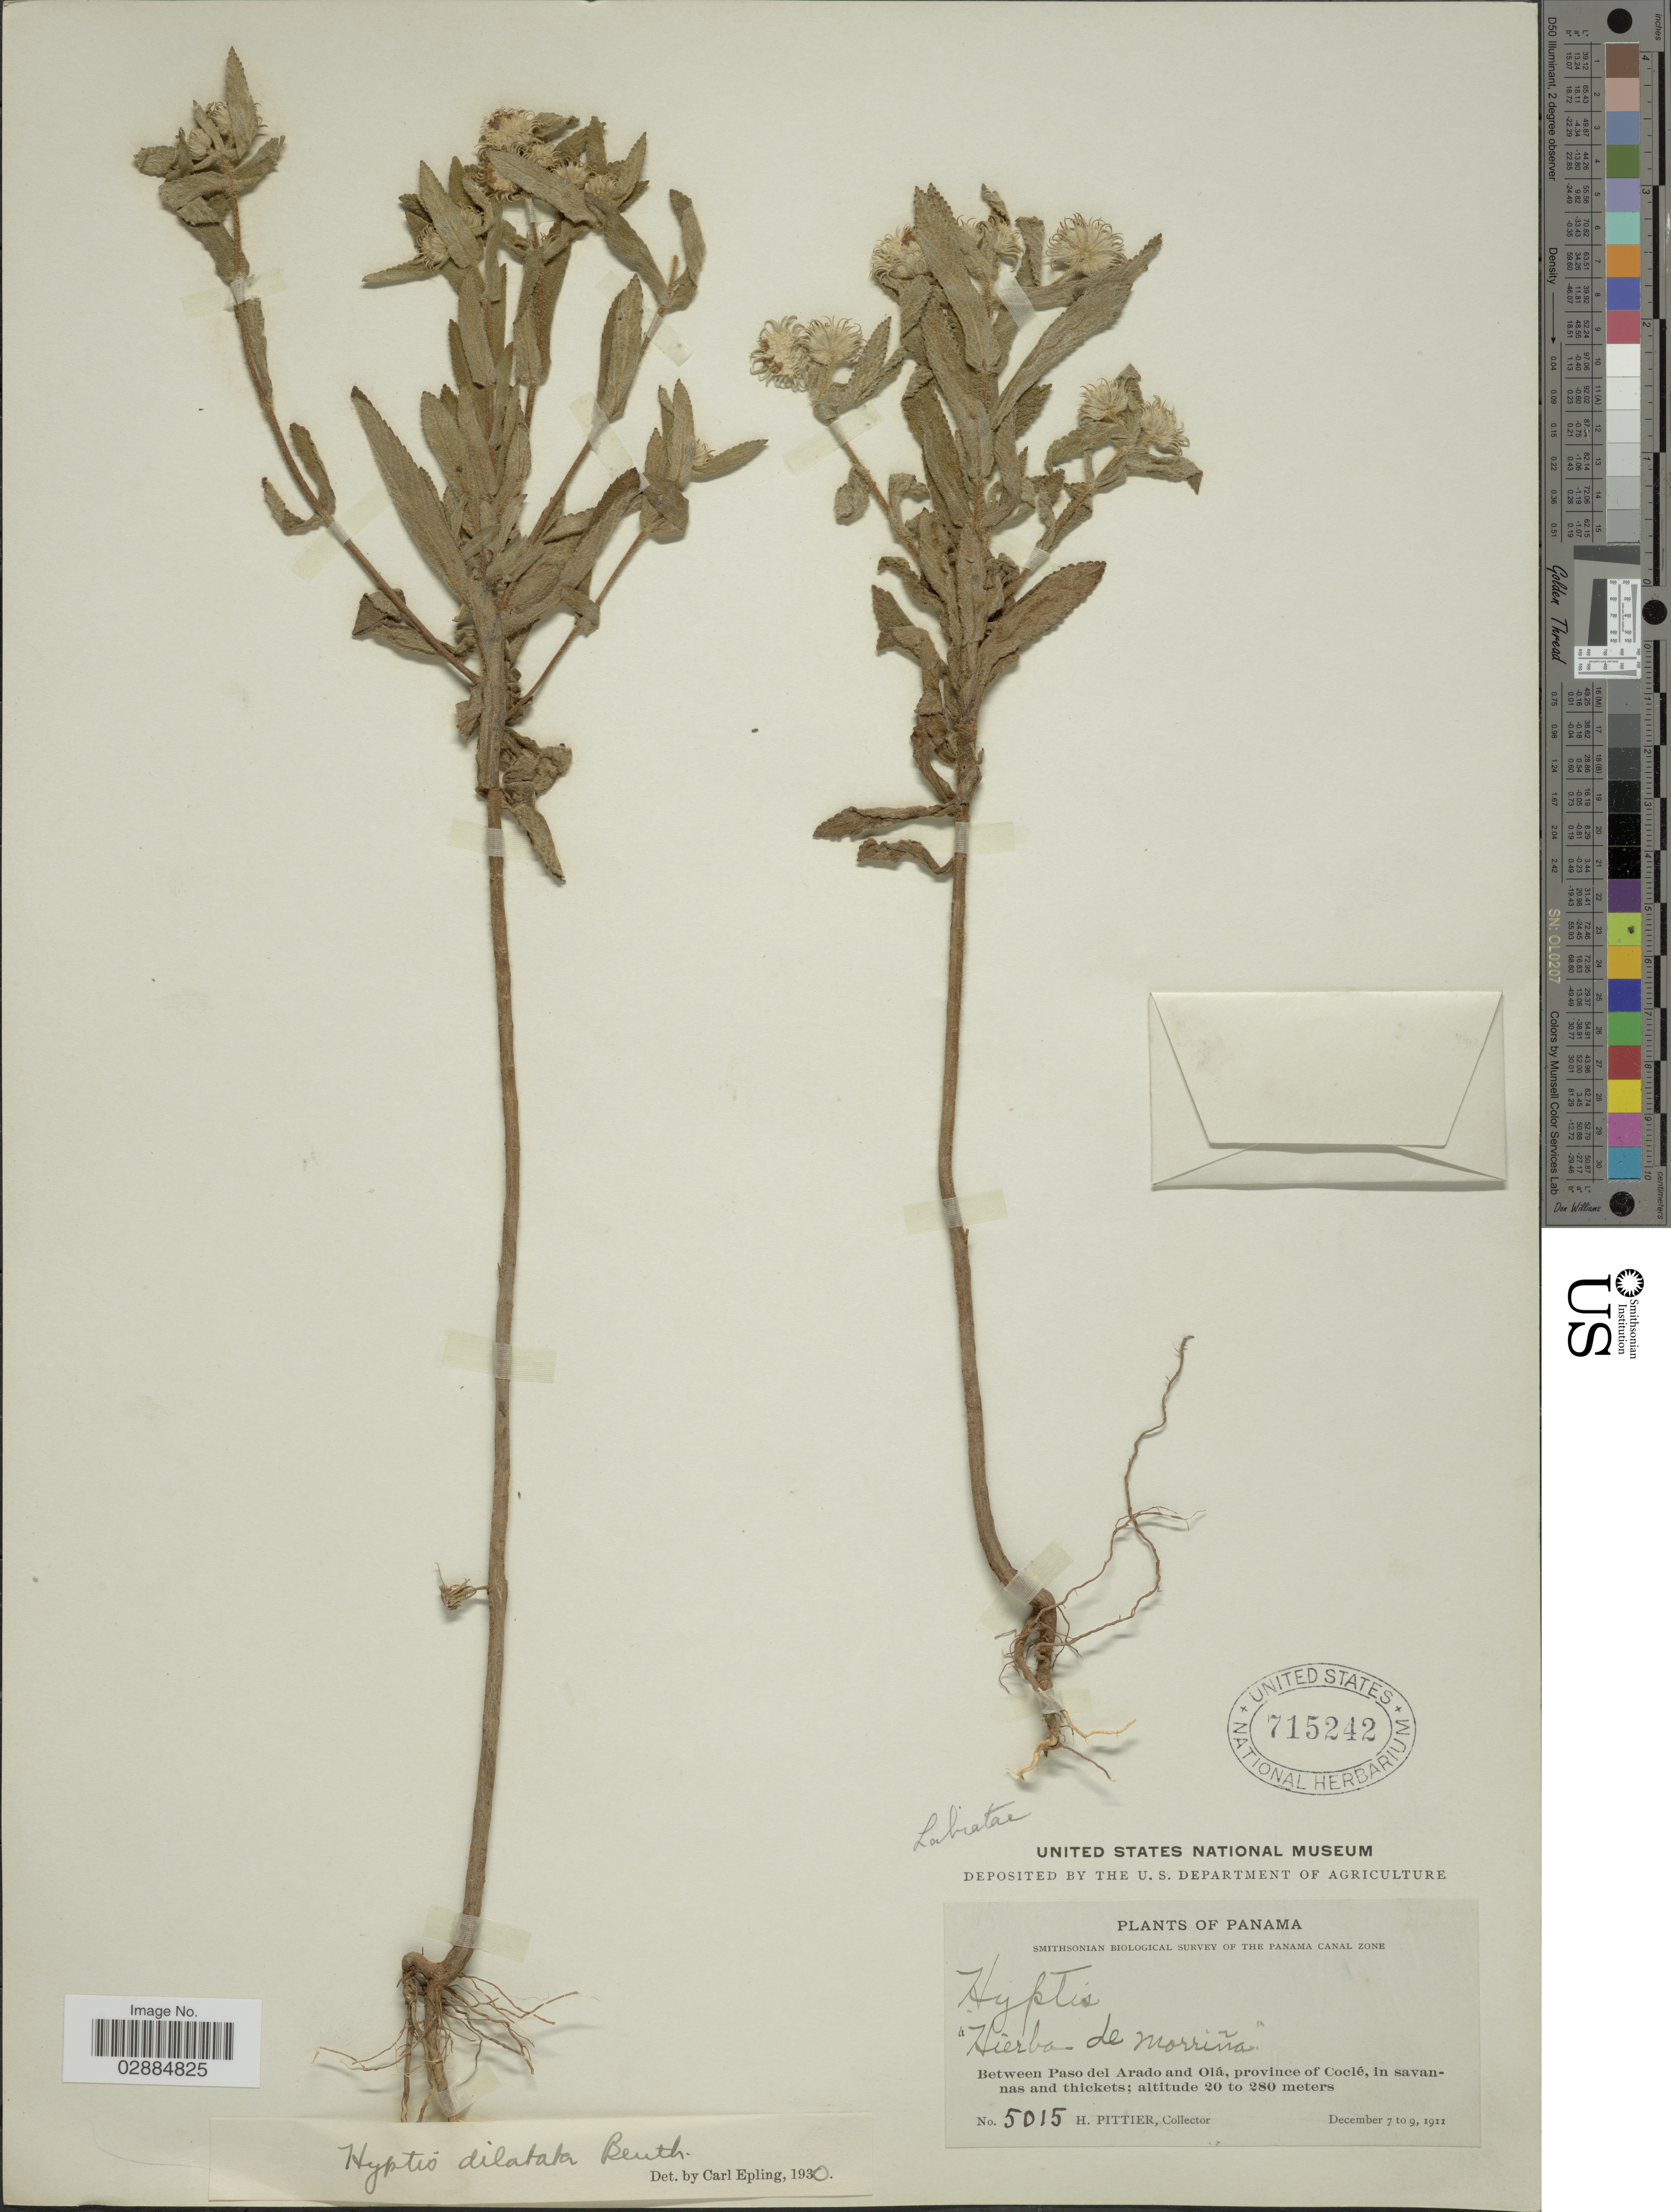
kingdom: Plantae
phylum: Tracheophyta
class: Magnoliopsida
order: Lamiales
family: Lamiaceae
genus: Hyptis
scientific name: Hyptis dilatata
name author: Benth.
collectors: H. F. Pittier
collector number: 5015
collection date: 1911-12-07/1911-12-09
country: Panama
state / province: Coclé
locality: Between Paso del Arado and Olá, in savannas and thickets.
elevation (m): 20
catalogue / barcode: US 715242